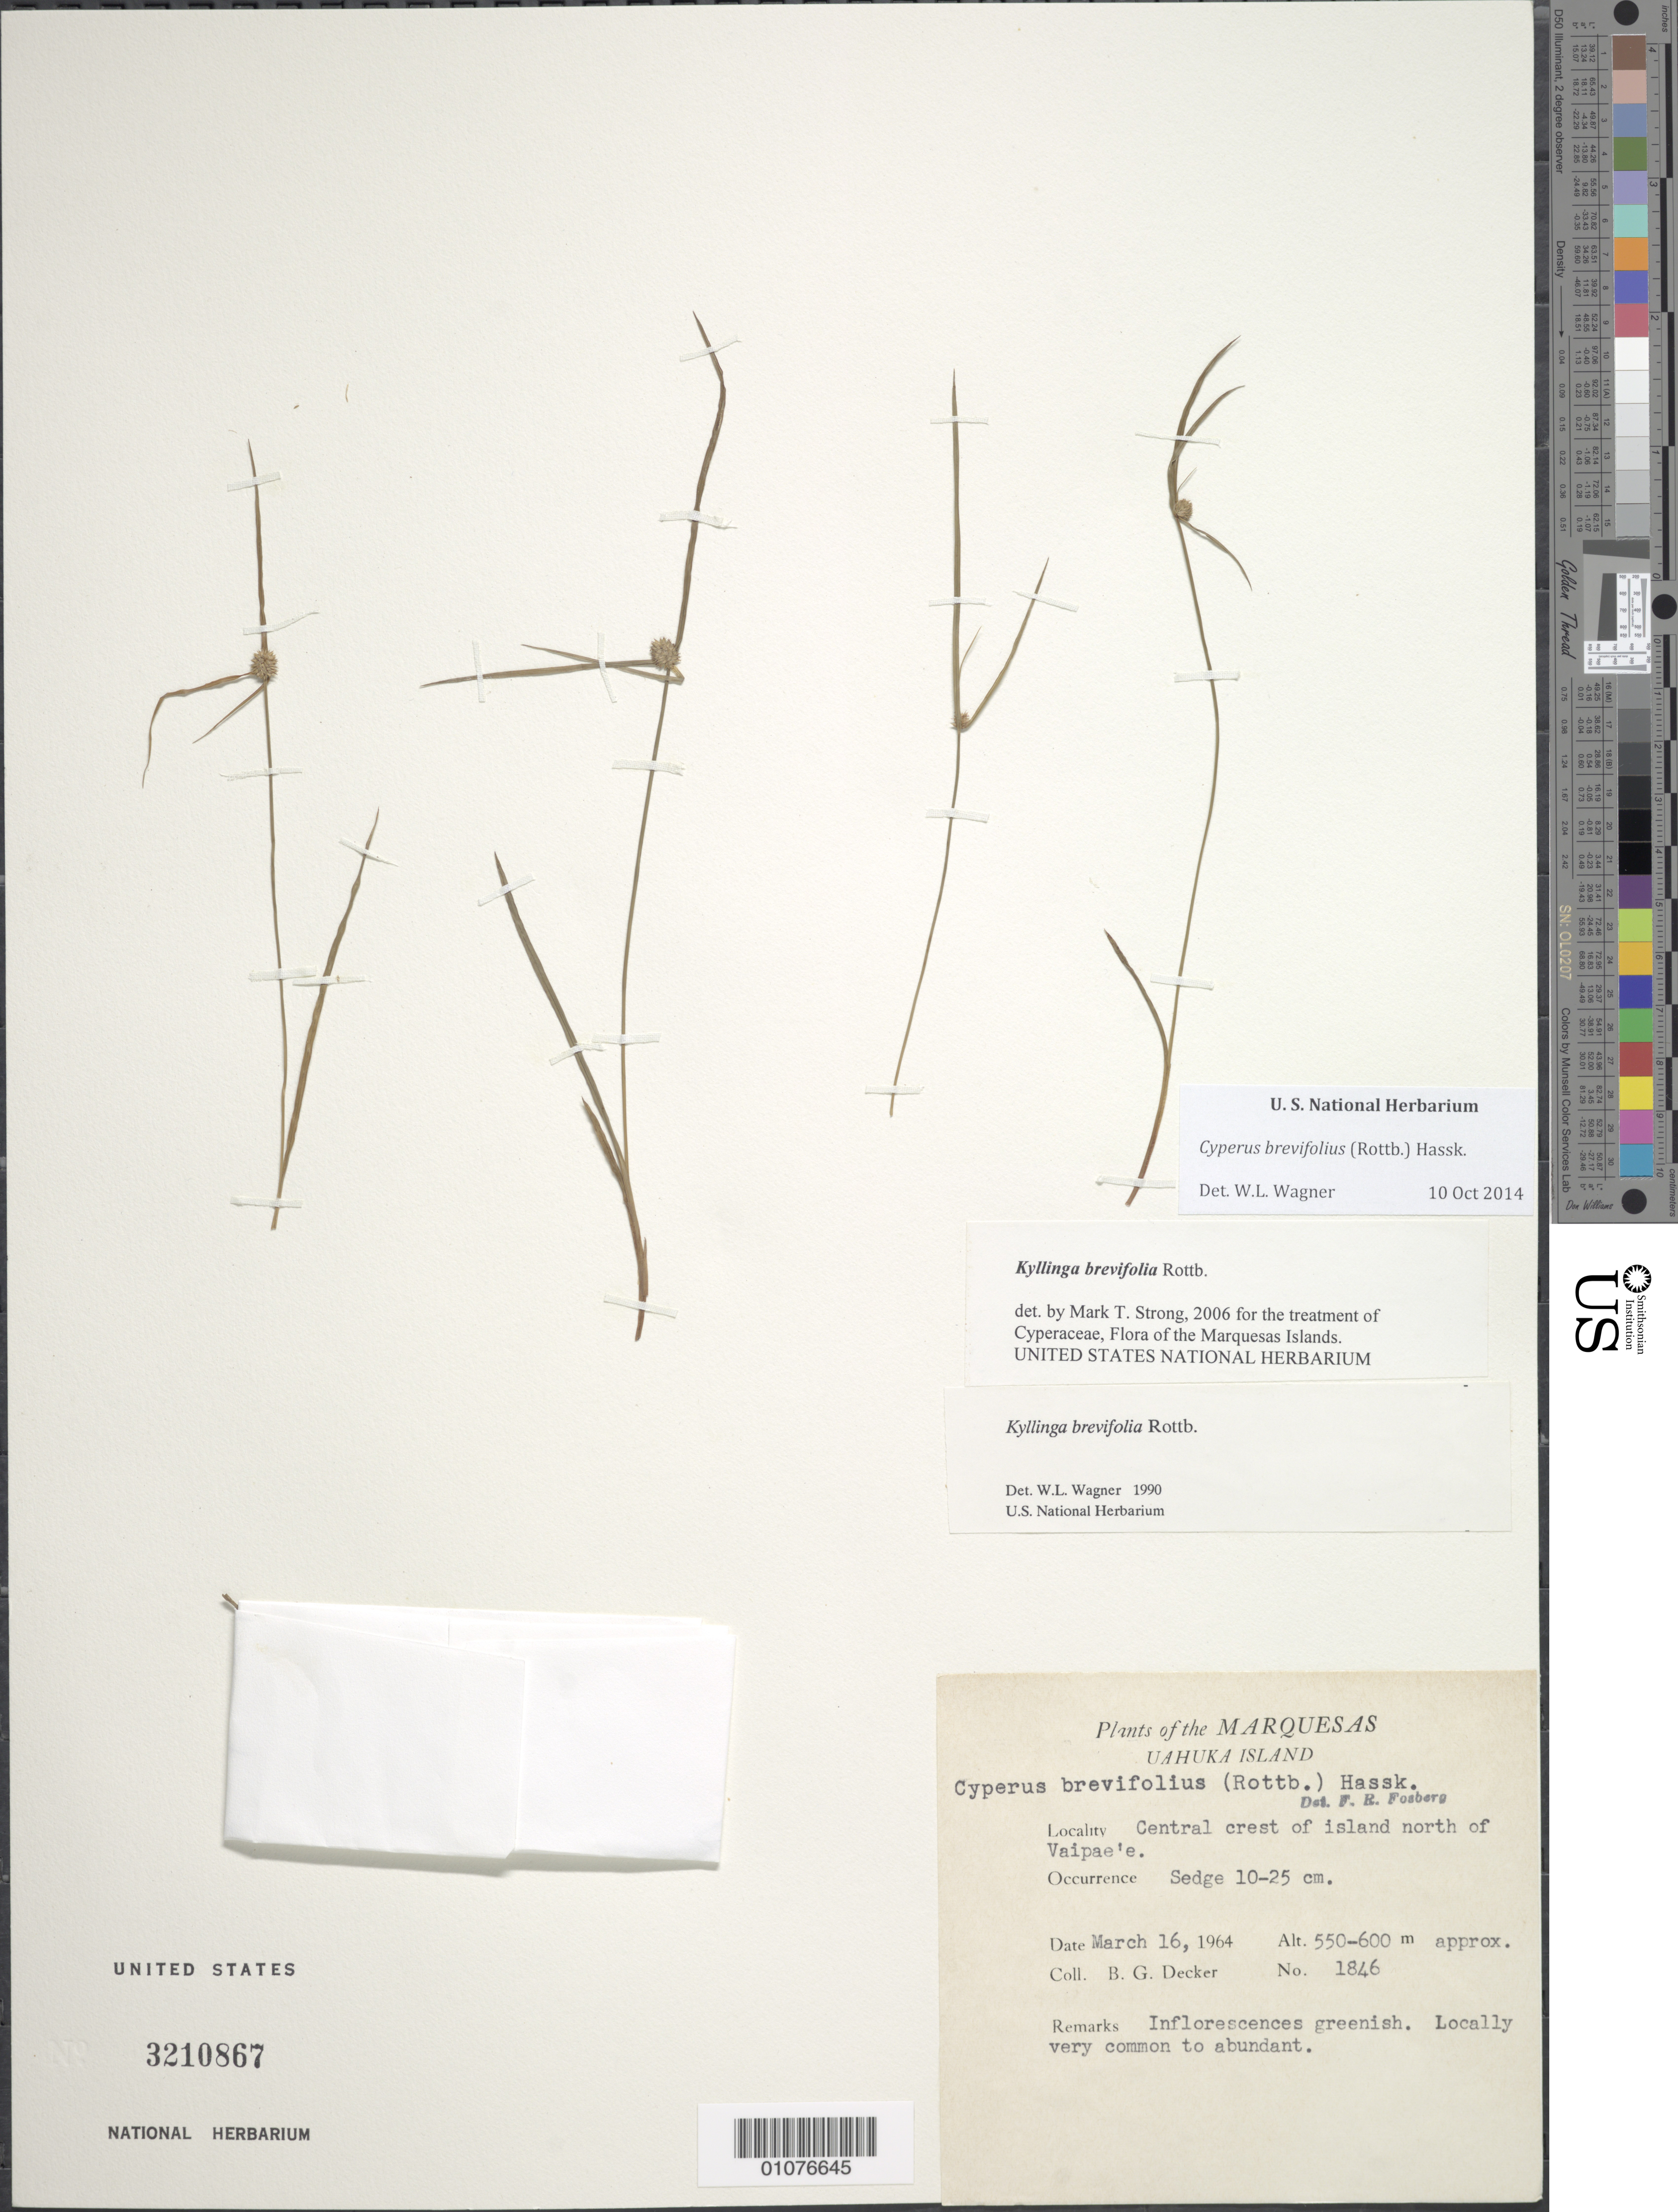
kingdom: Plantae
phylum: Tracheophyta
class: Liliopsida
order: Poales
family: Cyperaceae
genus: Cyperus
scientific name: Cyperus brevifolius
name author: (Rottb.) Hassk.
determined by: Lorence, David H., (PTBG), National Tropical Botanical Garden (UNITED STATES)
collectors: B. G. Decker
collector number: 1846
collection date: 1964-03-16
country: French Polynesia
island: Ua Huka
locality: central crest of island N of Vaipae'e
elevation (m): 550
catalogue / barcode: US 3210867